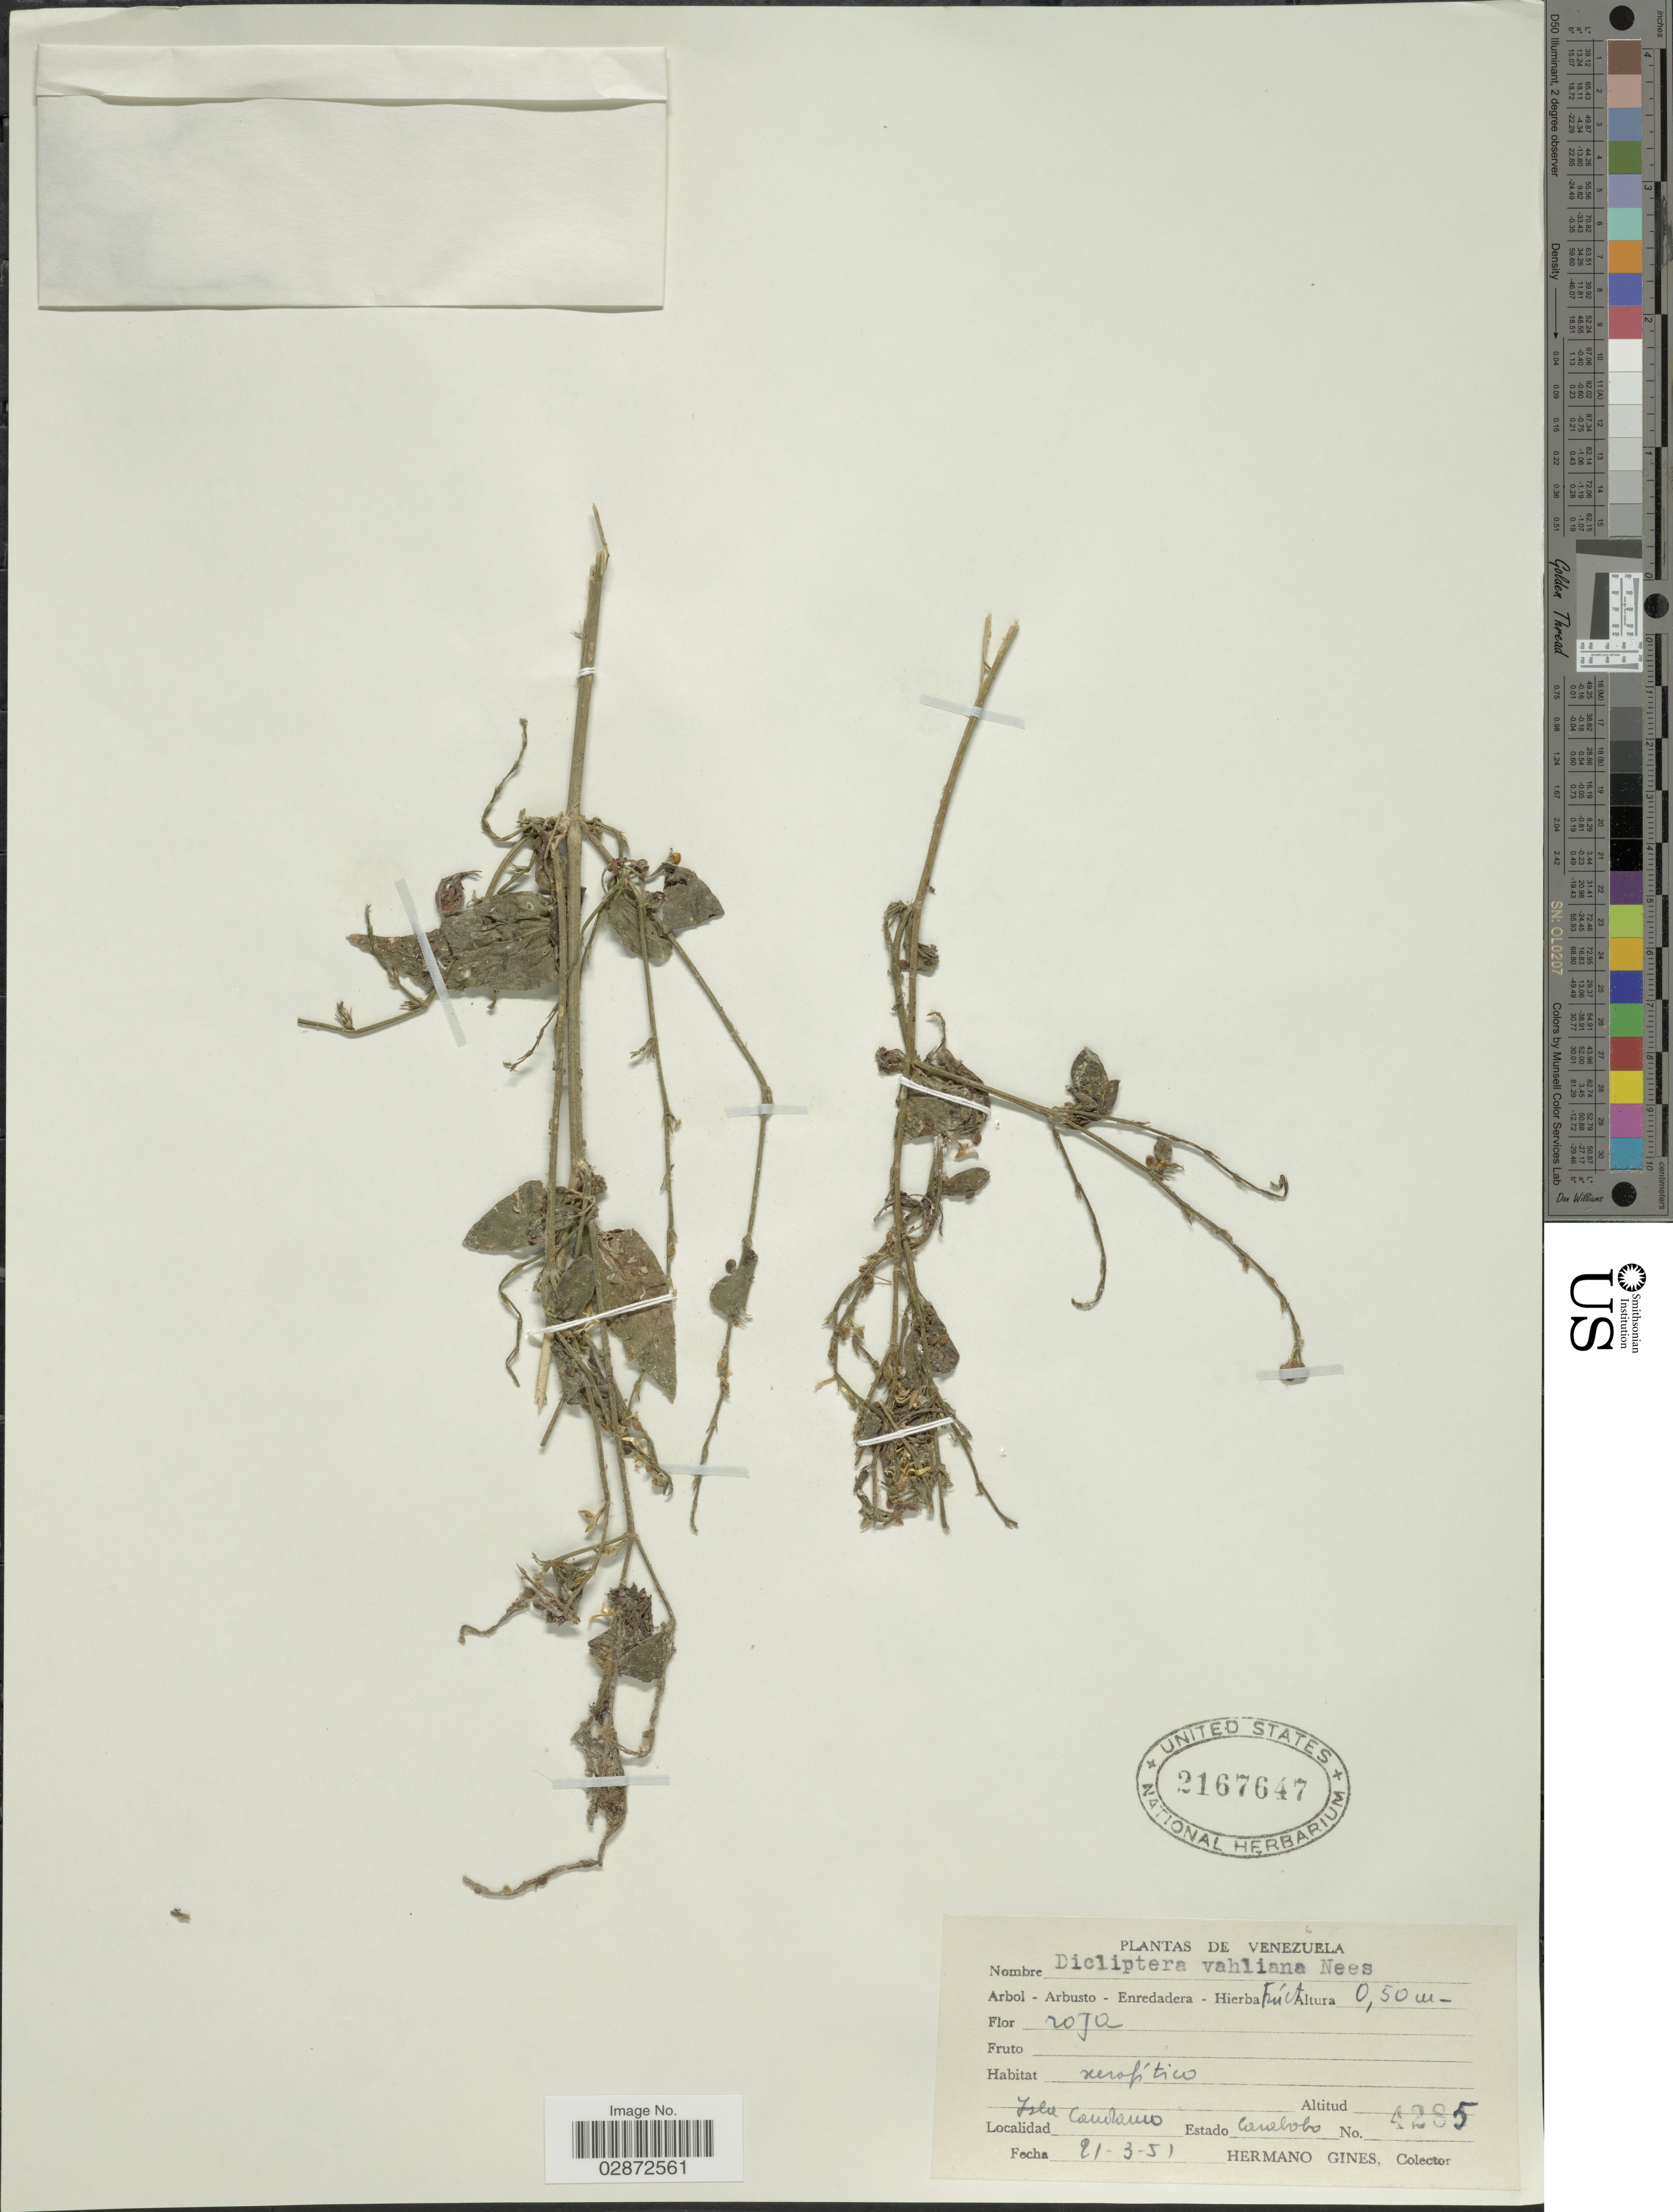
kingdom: Plantae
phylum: Tracheophyta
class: Magnoliopsida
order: Lamiales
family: Acanthaceae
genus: Dicliptera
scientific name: Dicliptera vahliana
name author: Nees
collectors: Bro. Gines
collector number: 4285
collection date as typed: Transcribed d/m/y: 21/3/51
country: Venezuela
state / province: Carabobo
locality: Isla Candamo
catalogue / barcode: US 2167647